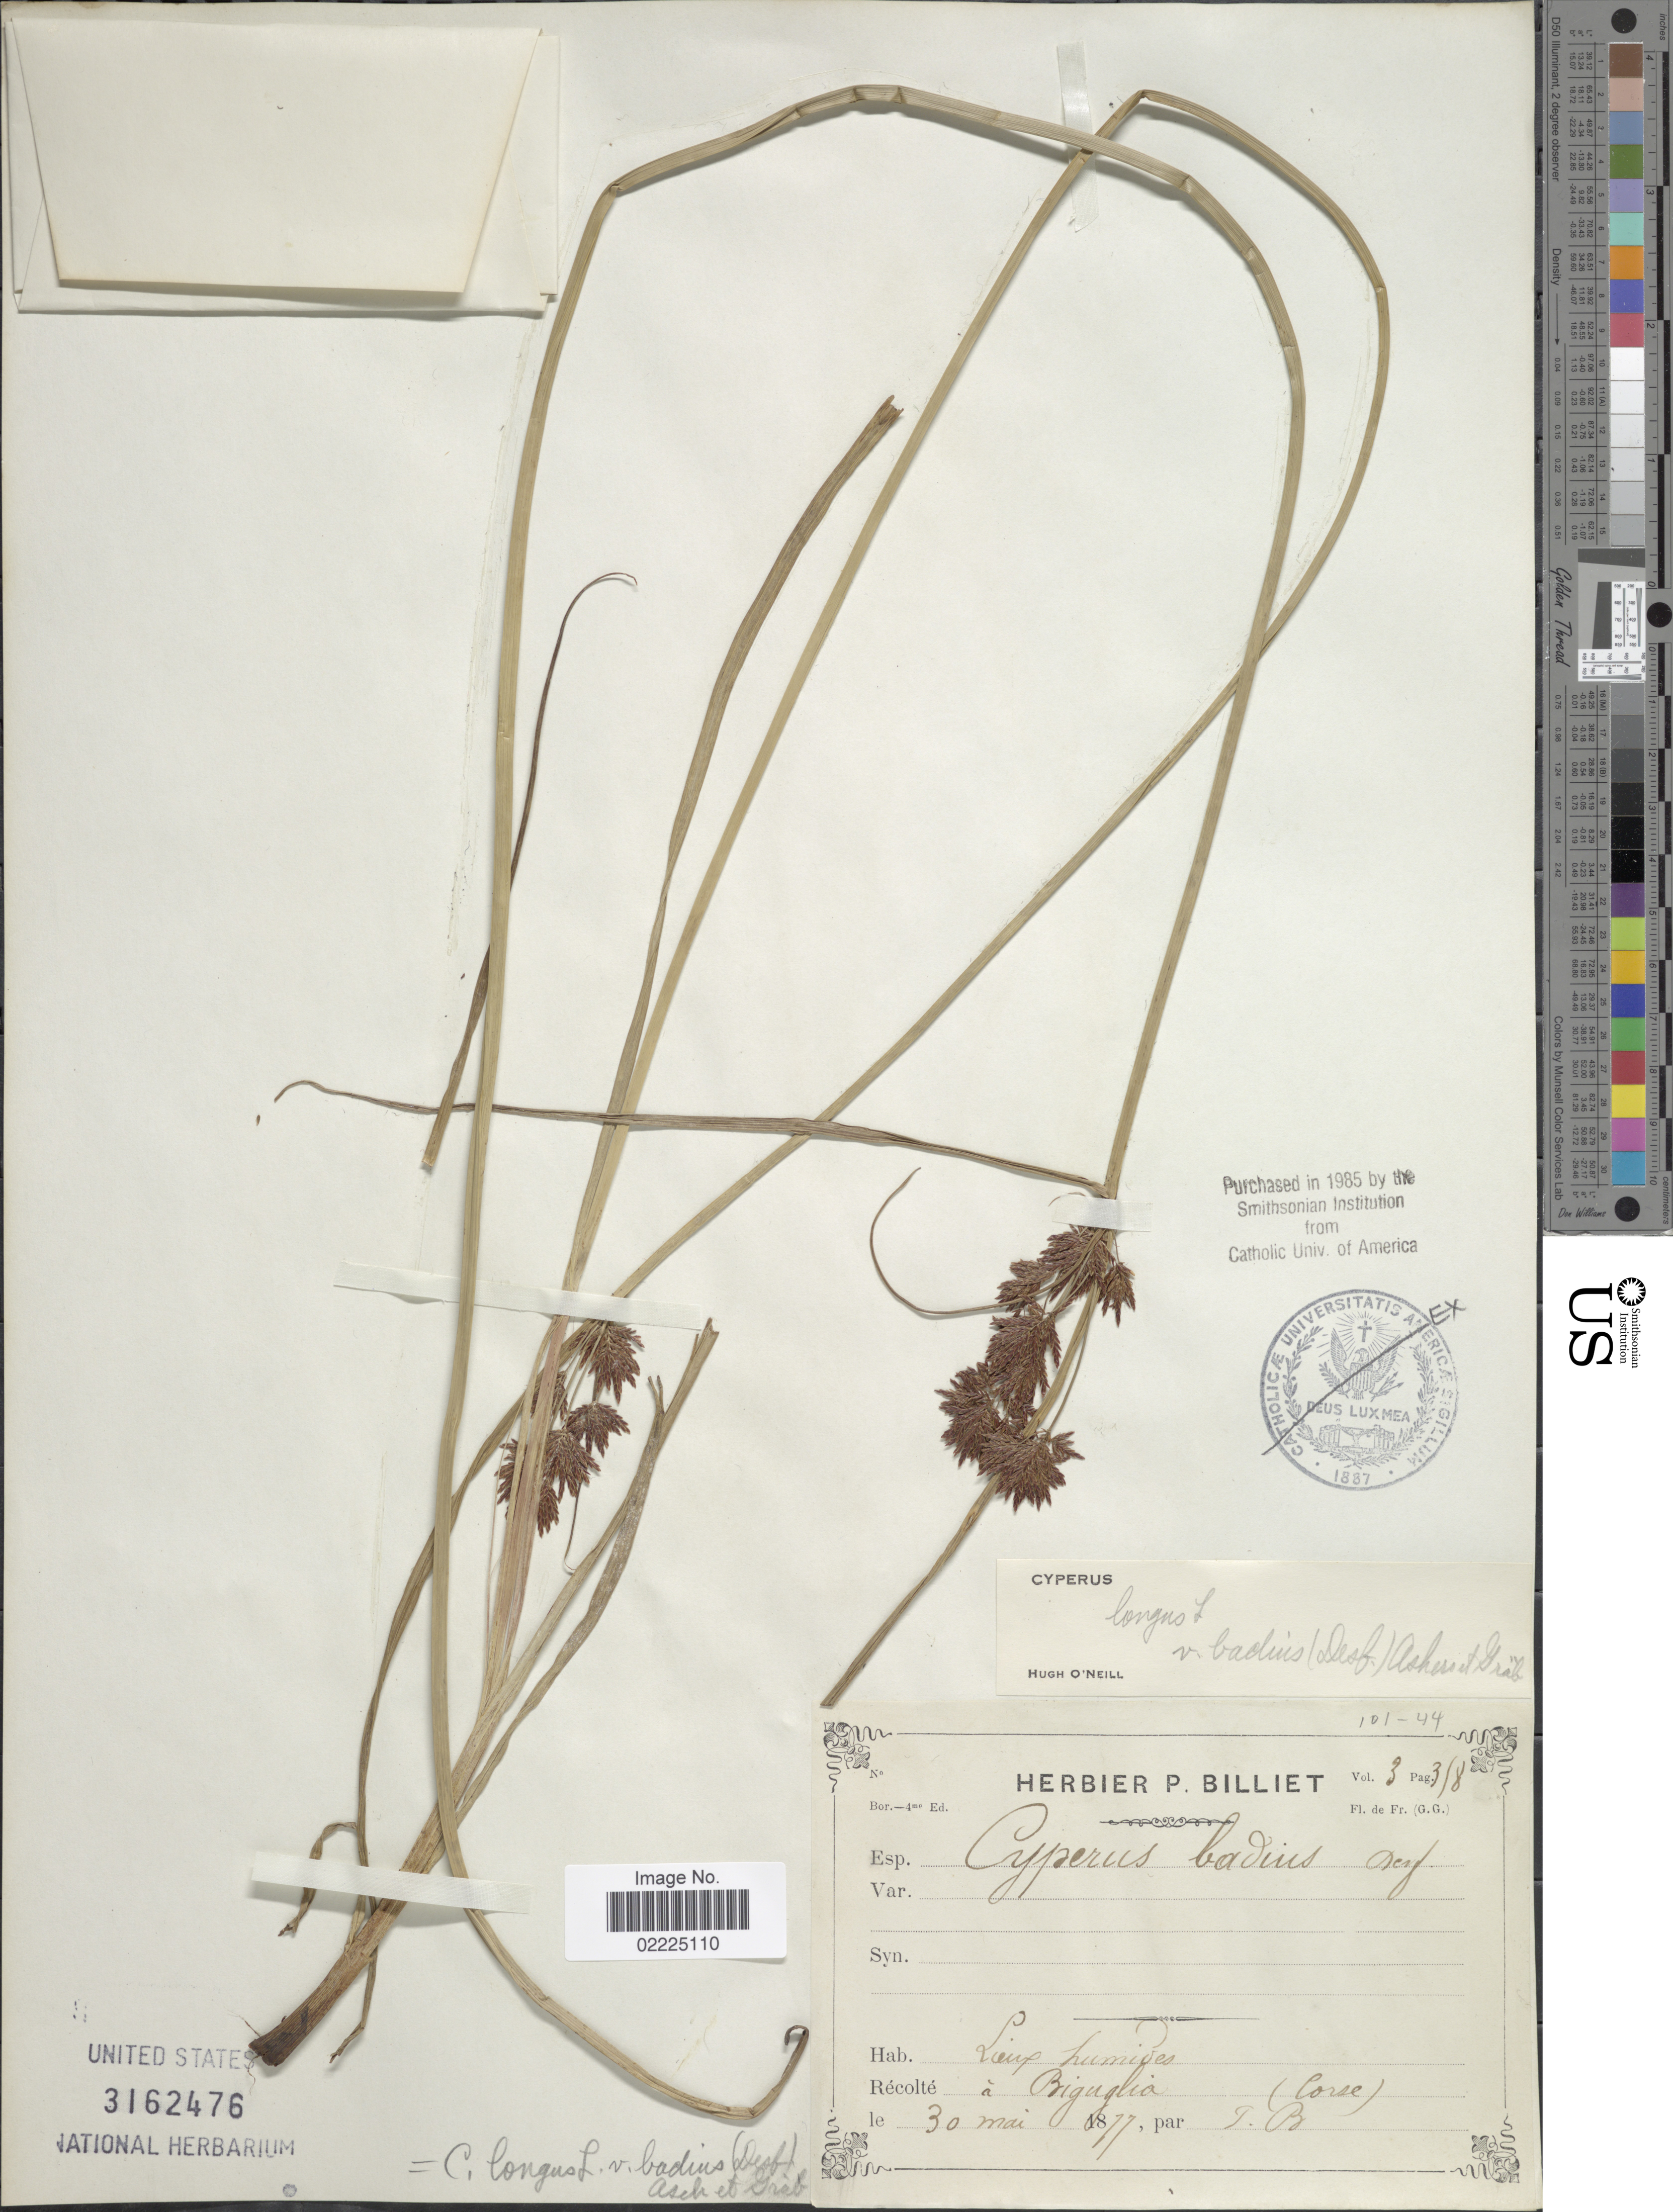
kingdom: Plantae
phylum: Tracheophyta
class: Liliopsida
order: Poales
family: Cyperaceae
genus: Cyperus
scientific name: Cyperus longus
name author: L.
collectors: P. Billiet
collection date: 1877-05-30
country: France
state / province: Corsica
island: Corse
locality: Lieux humides á Biguglia [interpreted]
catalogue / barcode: US 3162476